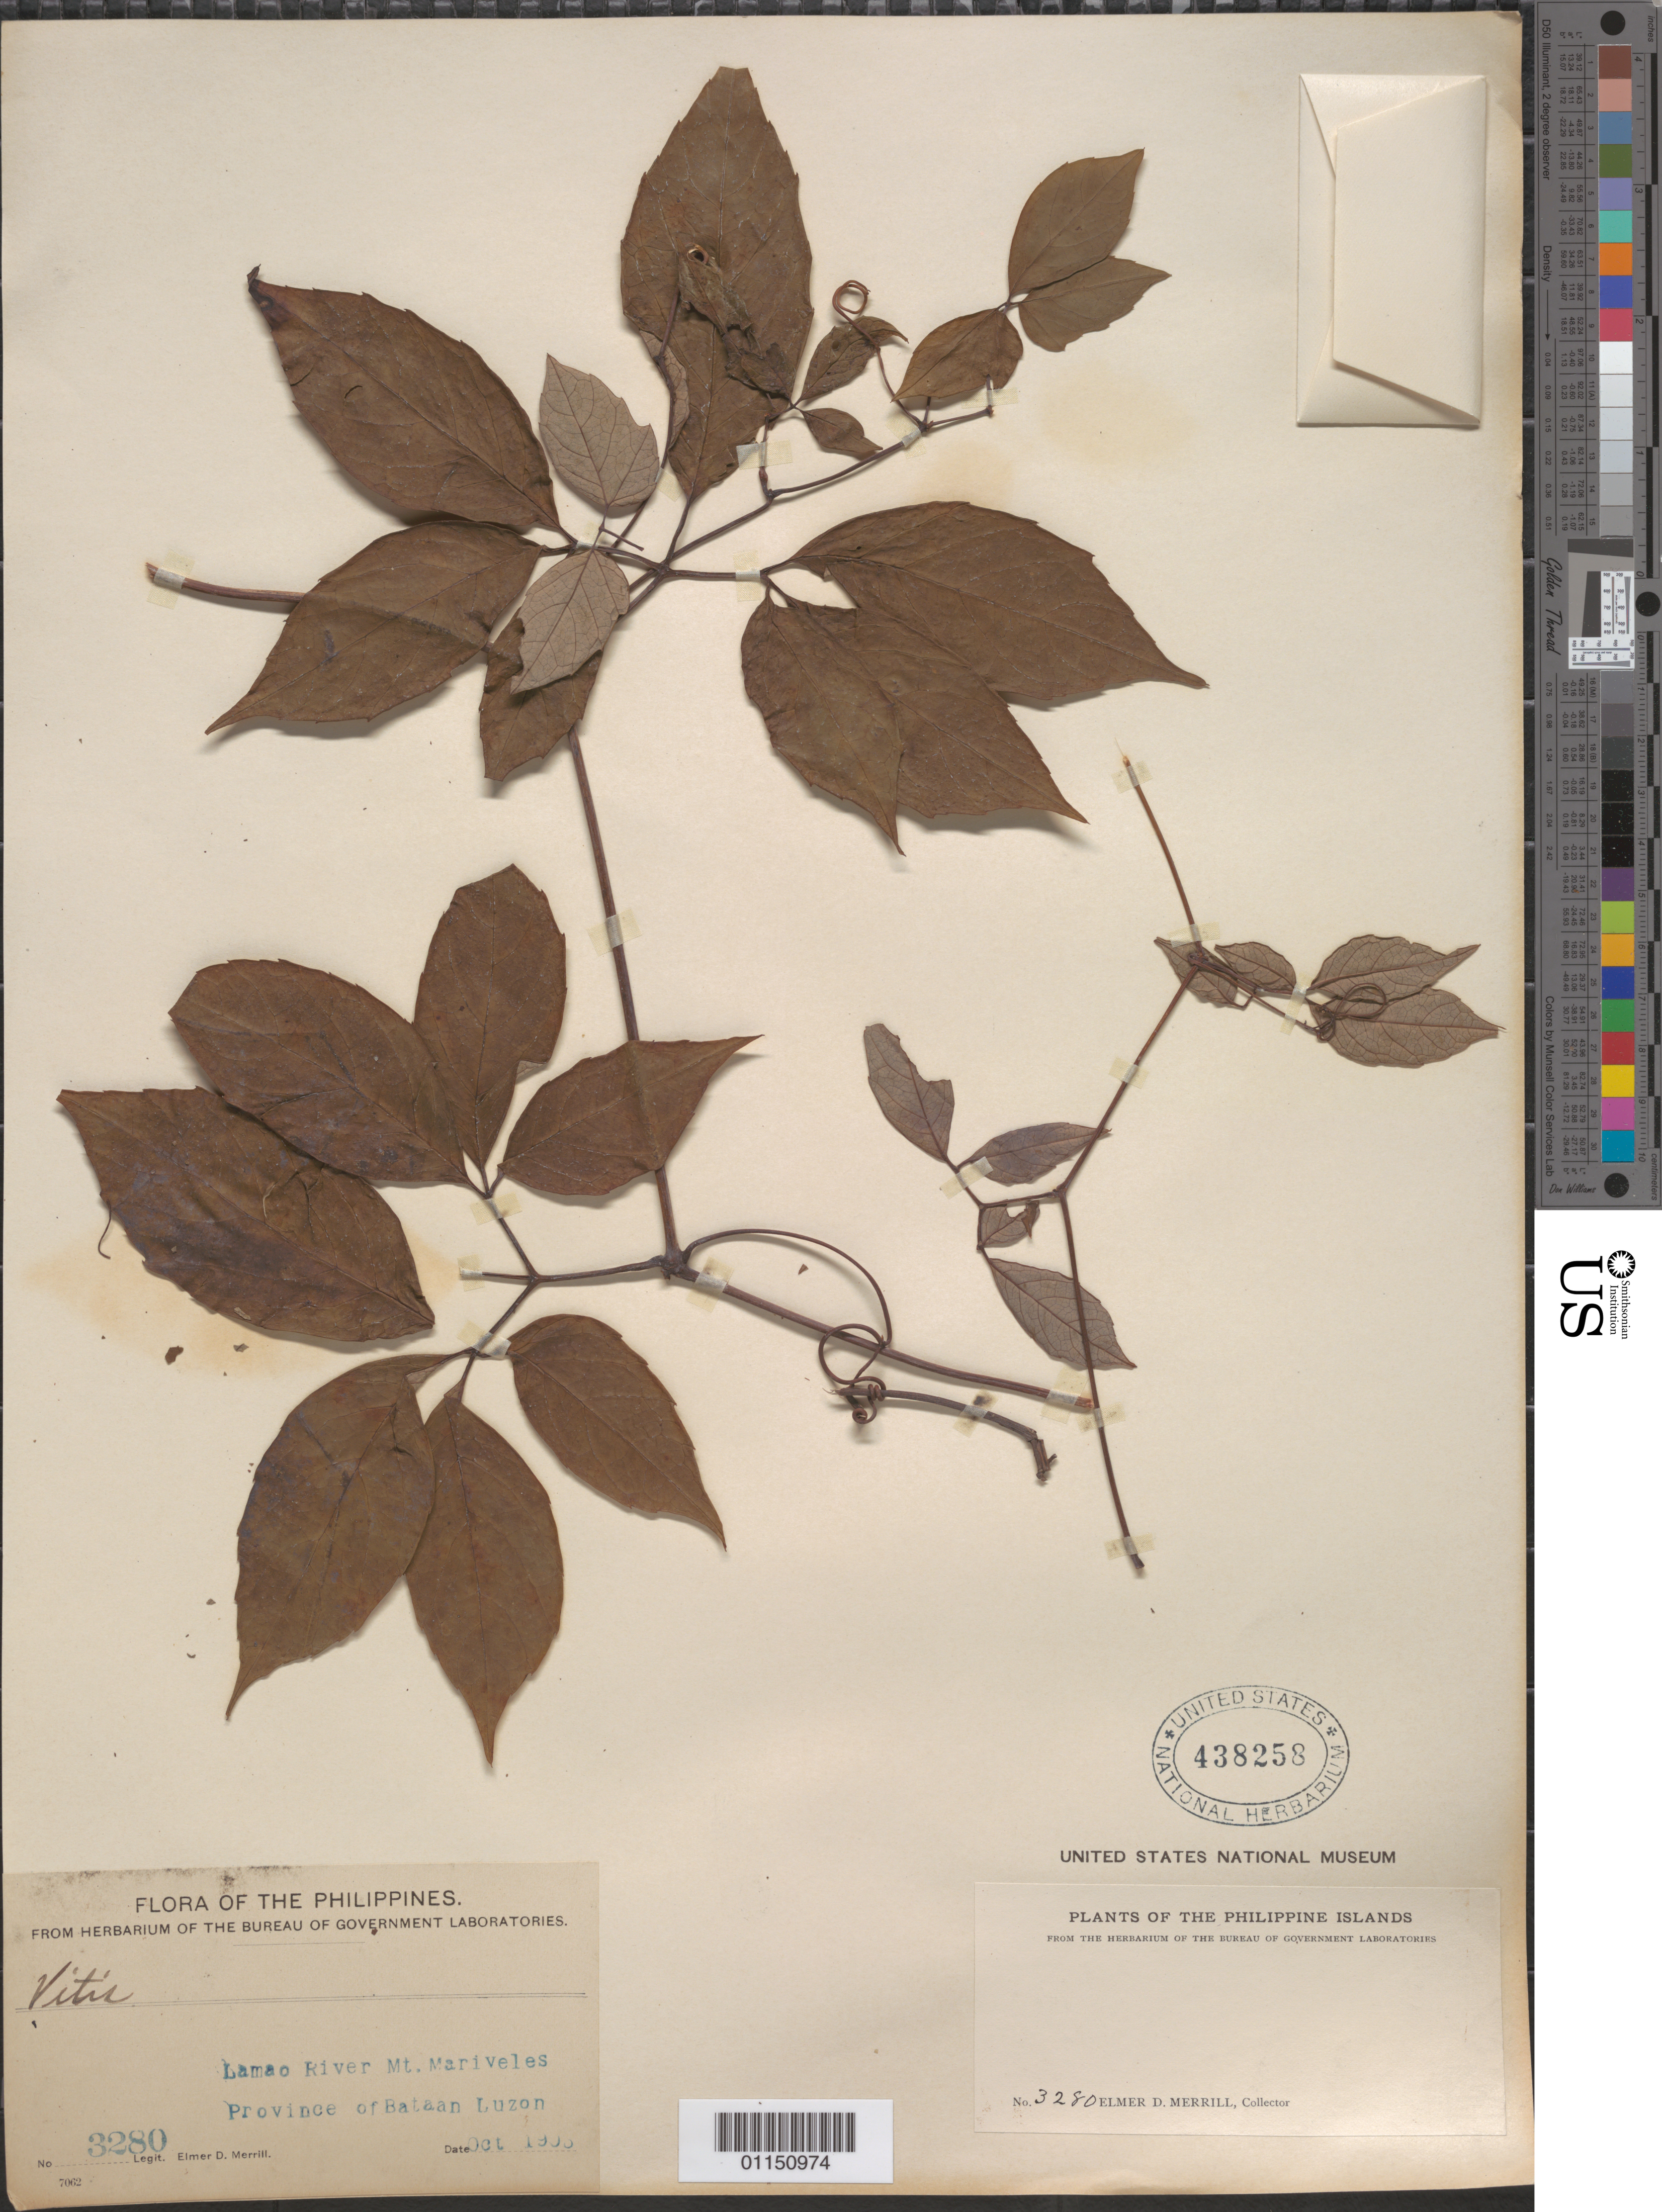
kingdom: Plantae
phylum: Tracheophyta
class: Magnoliopsida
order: Vitales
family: Vitaceae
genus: Tetrastigma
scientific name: Tetrastigma sp.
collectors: E. D. Merrill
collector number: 3280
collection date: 1903-10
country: Philippines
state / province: Central Luzon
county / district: Bataan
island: Luzon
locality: Lamao River, Mt Mariveles. Luzon.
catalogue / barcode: US 438258